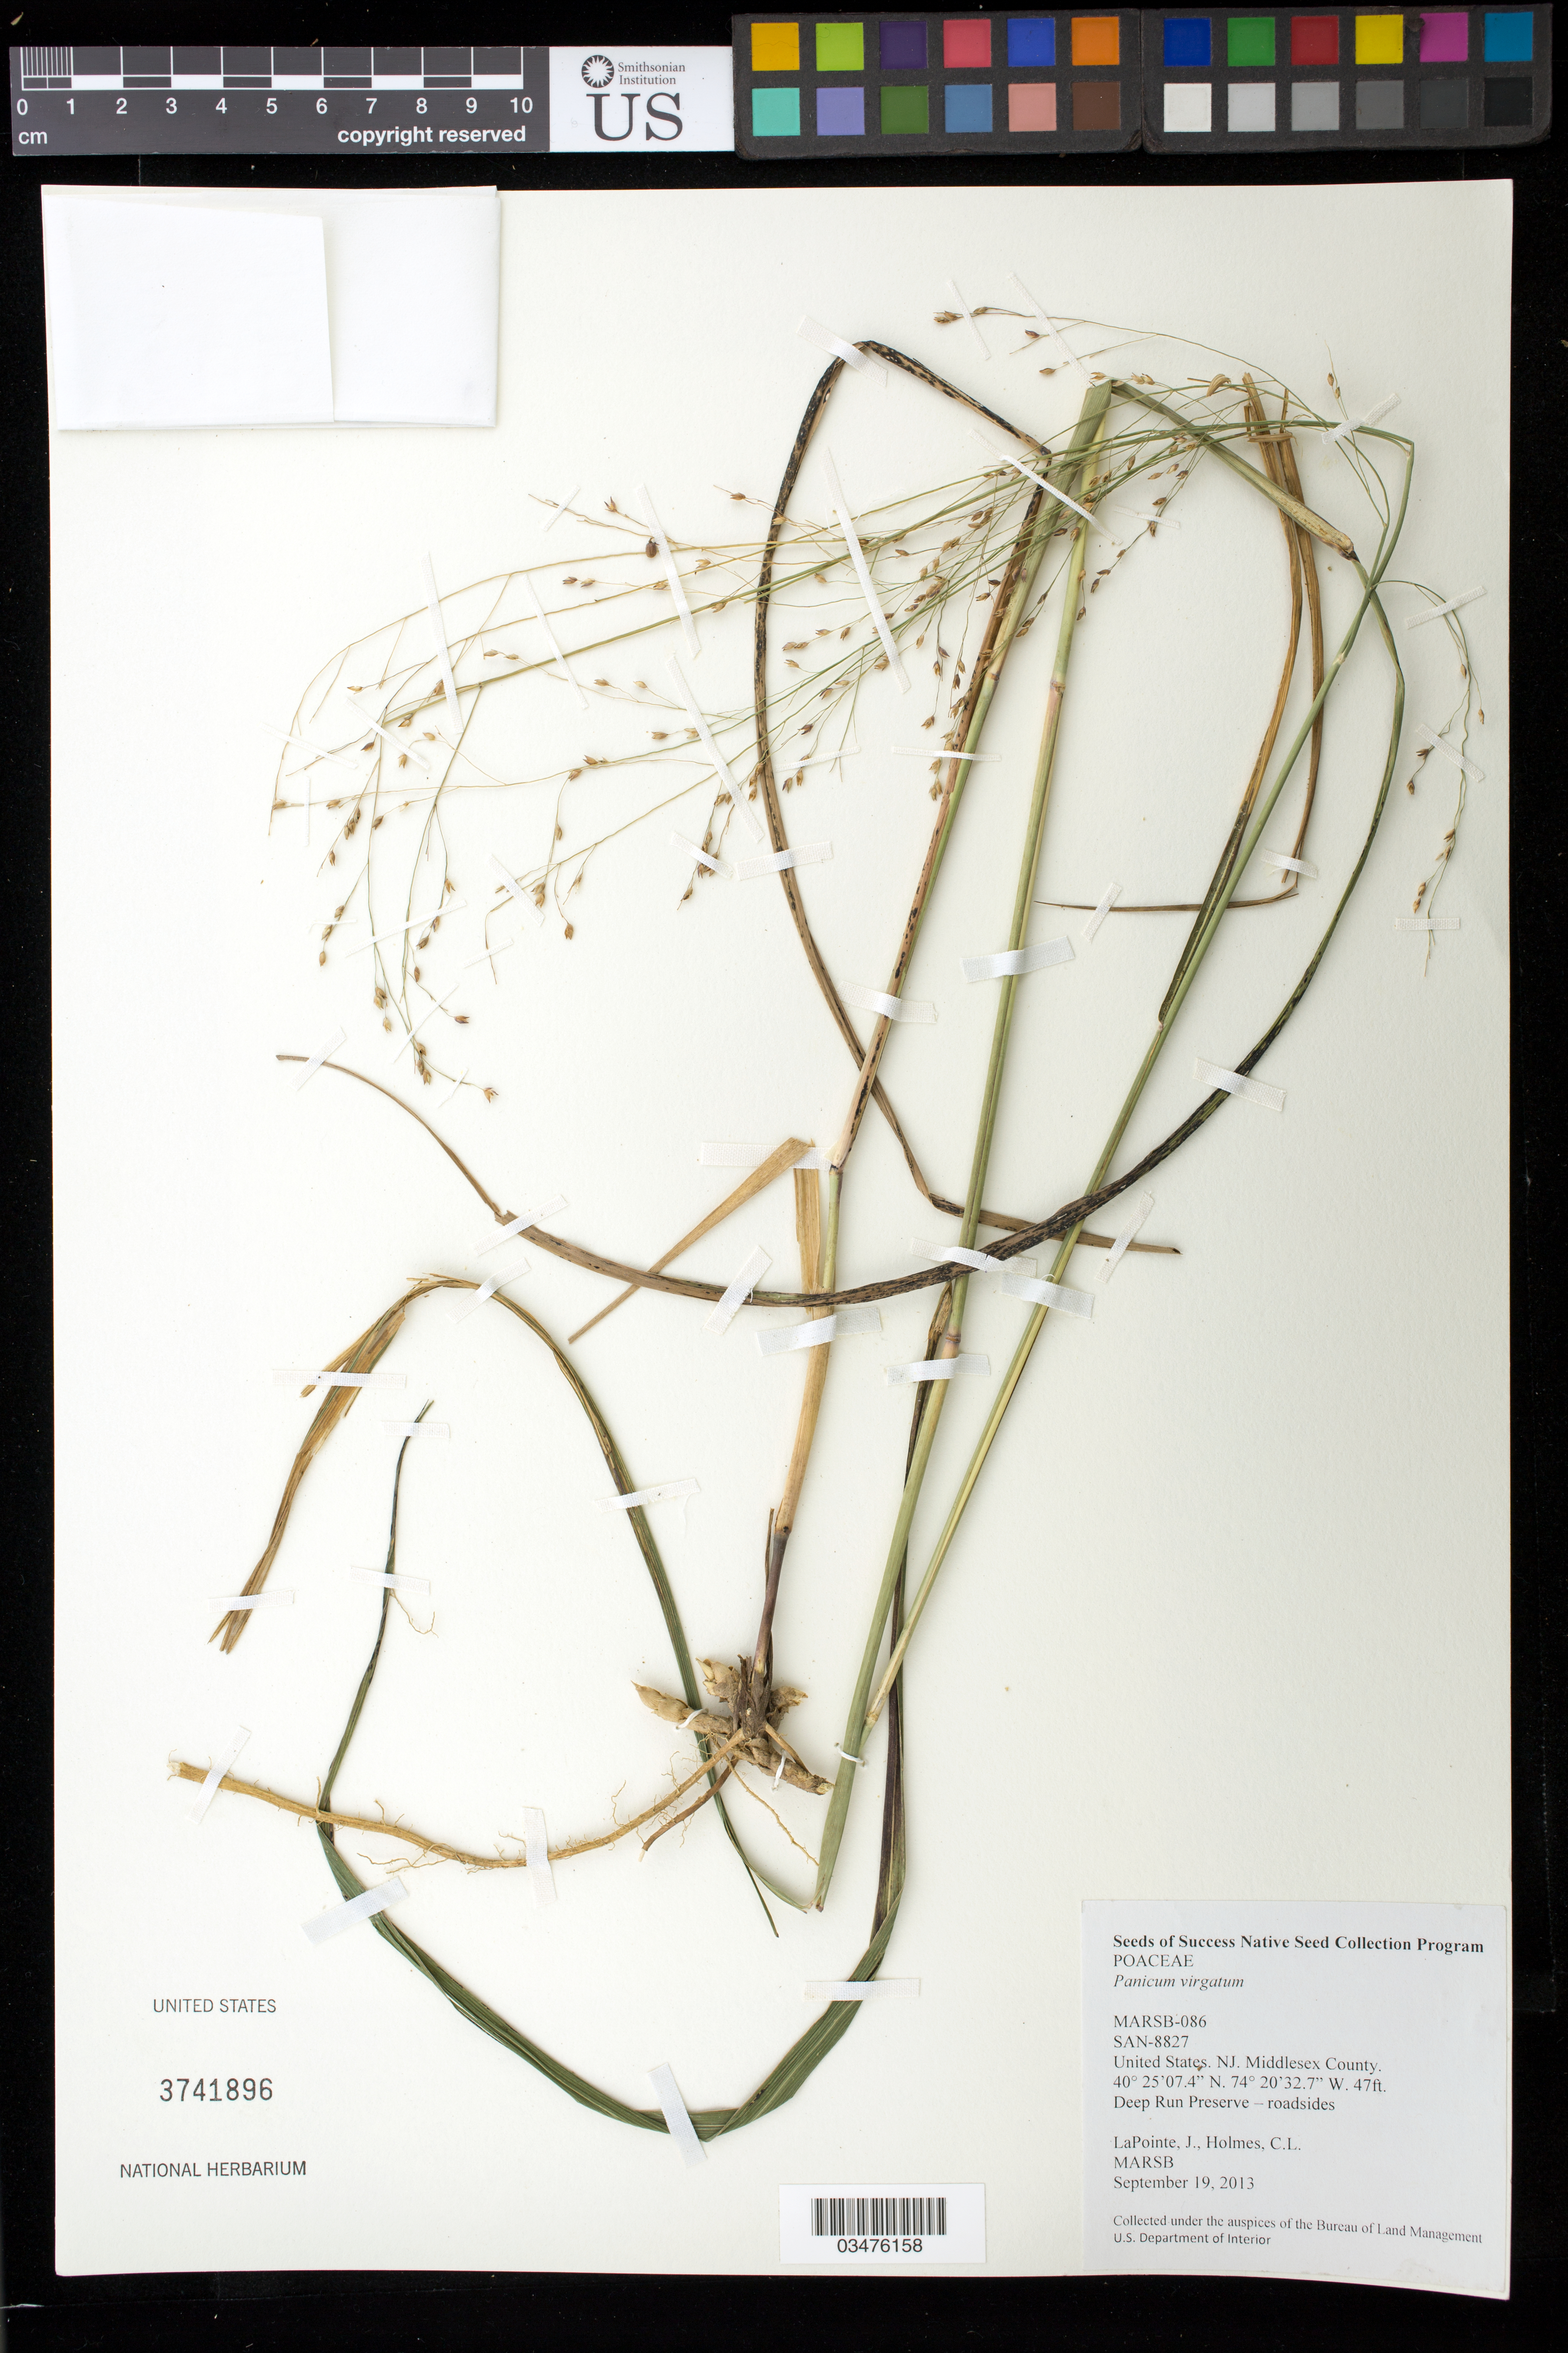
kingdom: Plantae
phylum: Tracheophyta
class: Liliopsida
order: Poales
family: Poaceae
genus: Panicum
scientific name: Panicum virgatum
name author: L.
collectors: J. LaPointe & C. Holmes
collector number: MARSB-086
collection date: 2013-09-19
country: United States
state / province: New Jersey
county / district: Middlesex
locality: Deep Run Preserve- roadsides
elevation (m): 14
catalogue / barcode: US 3741896